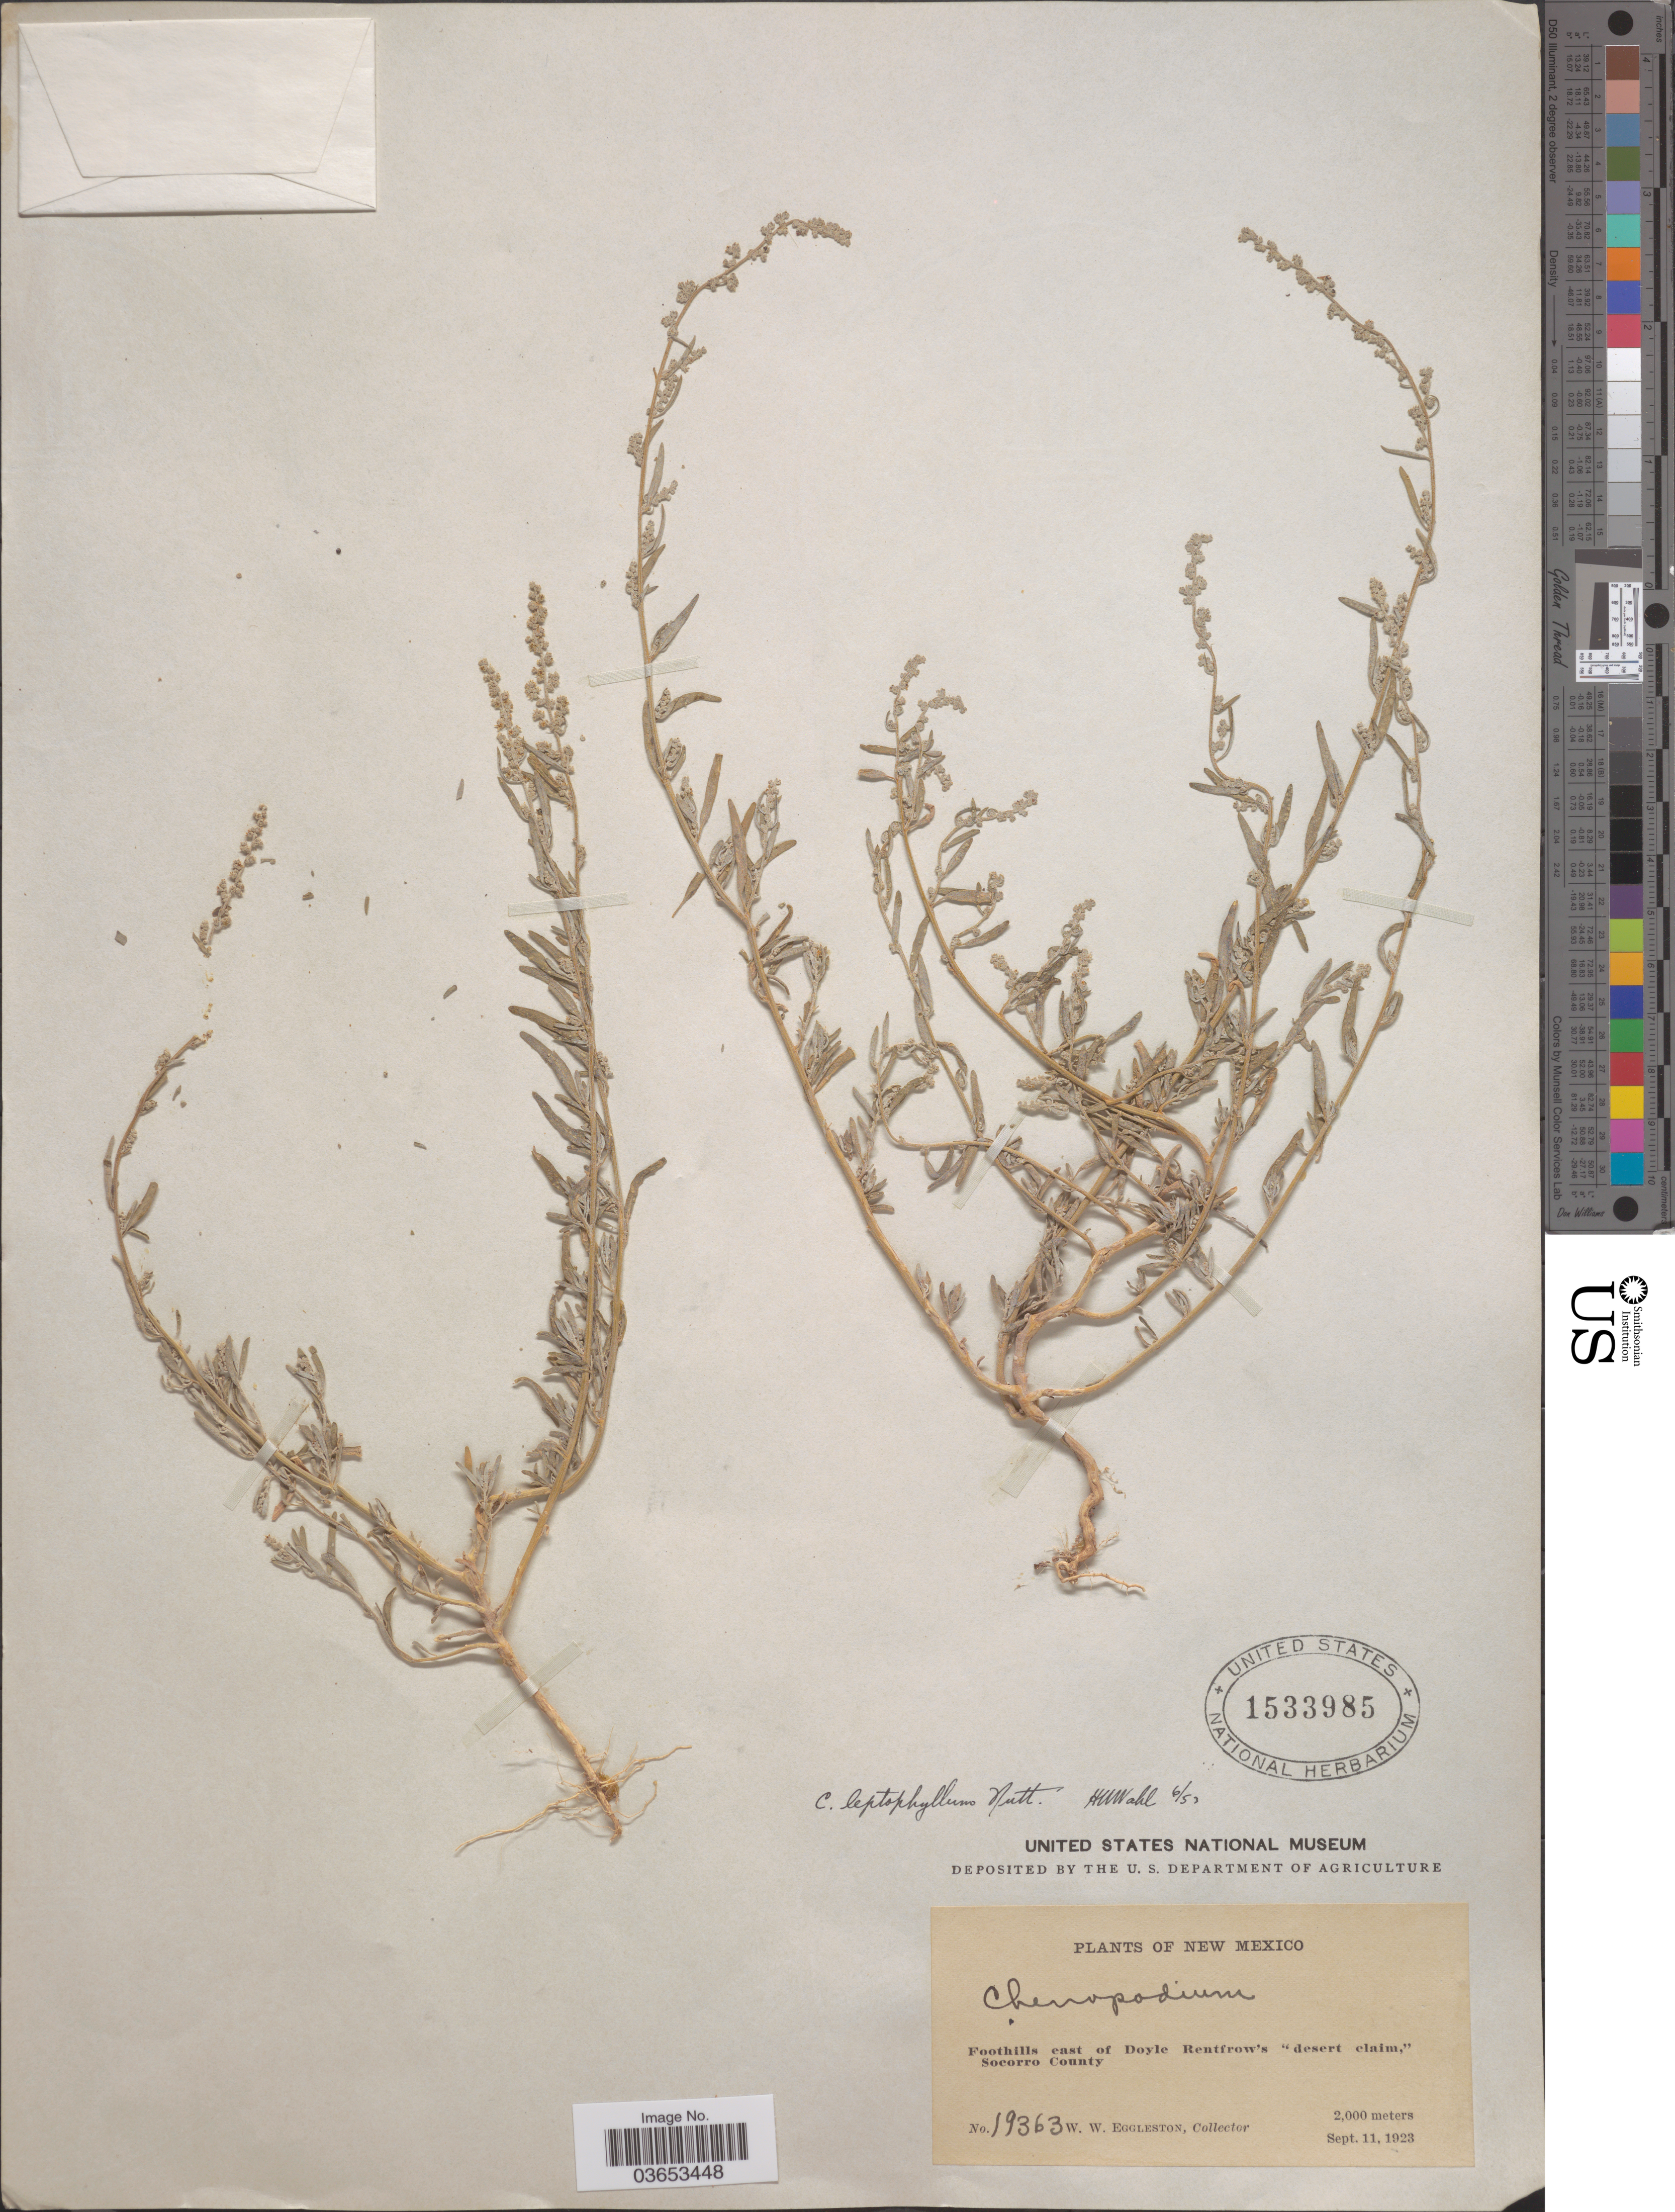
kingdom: Plantae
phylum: Tracheophyta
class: Magnoliopsida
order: Caryophyllales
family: Amaranthaceae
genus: Chenopodium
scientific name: Chenopodium leptophyllum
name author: (Moq.) Nutt. ex S. Watson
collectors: W. W. Eggleston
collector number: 19363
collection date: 1923-09-11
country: United States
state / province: New Mexico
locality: Foothills east of Doyle Rentfrow's "desert claim," Socorro County.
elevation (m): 2000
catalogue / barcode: US 1533985